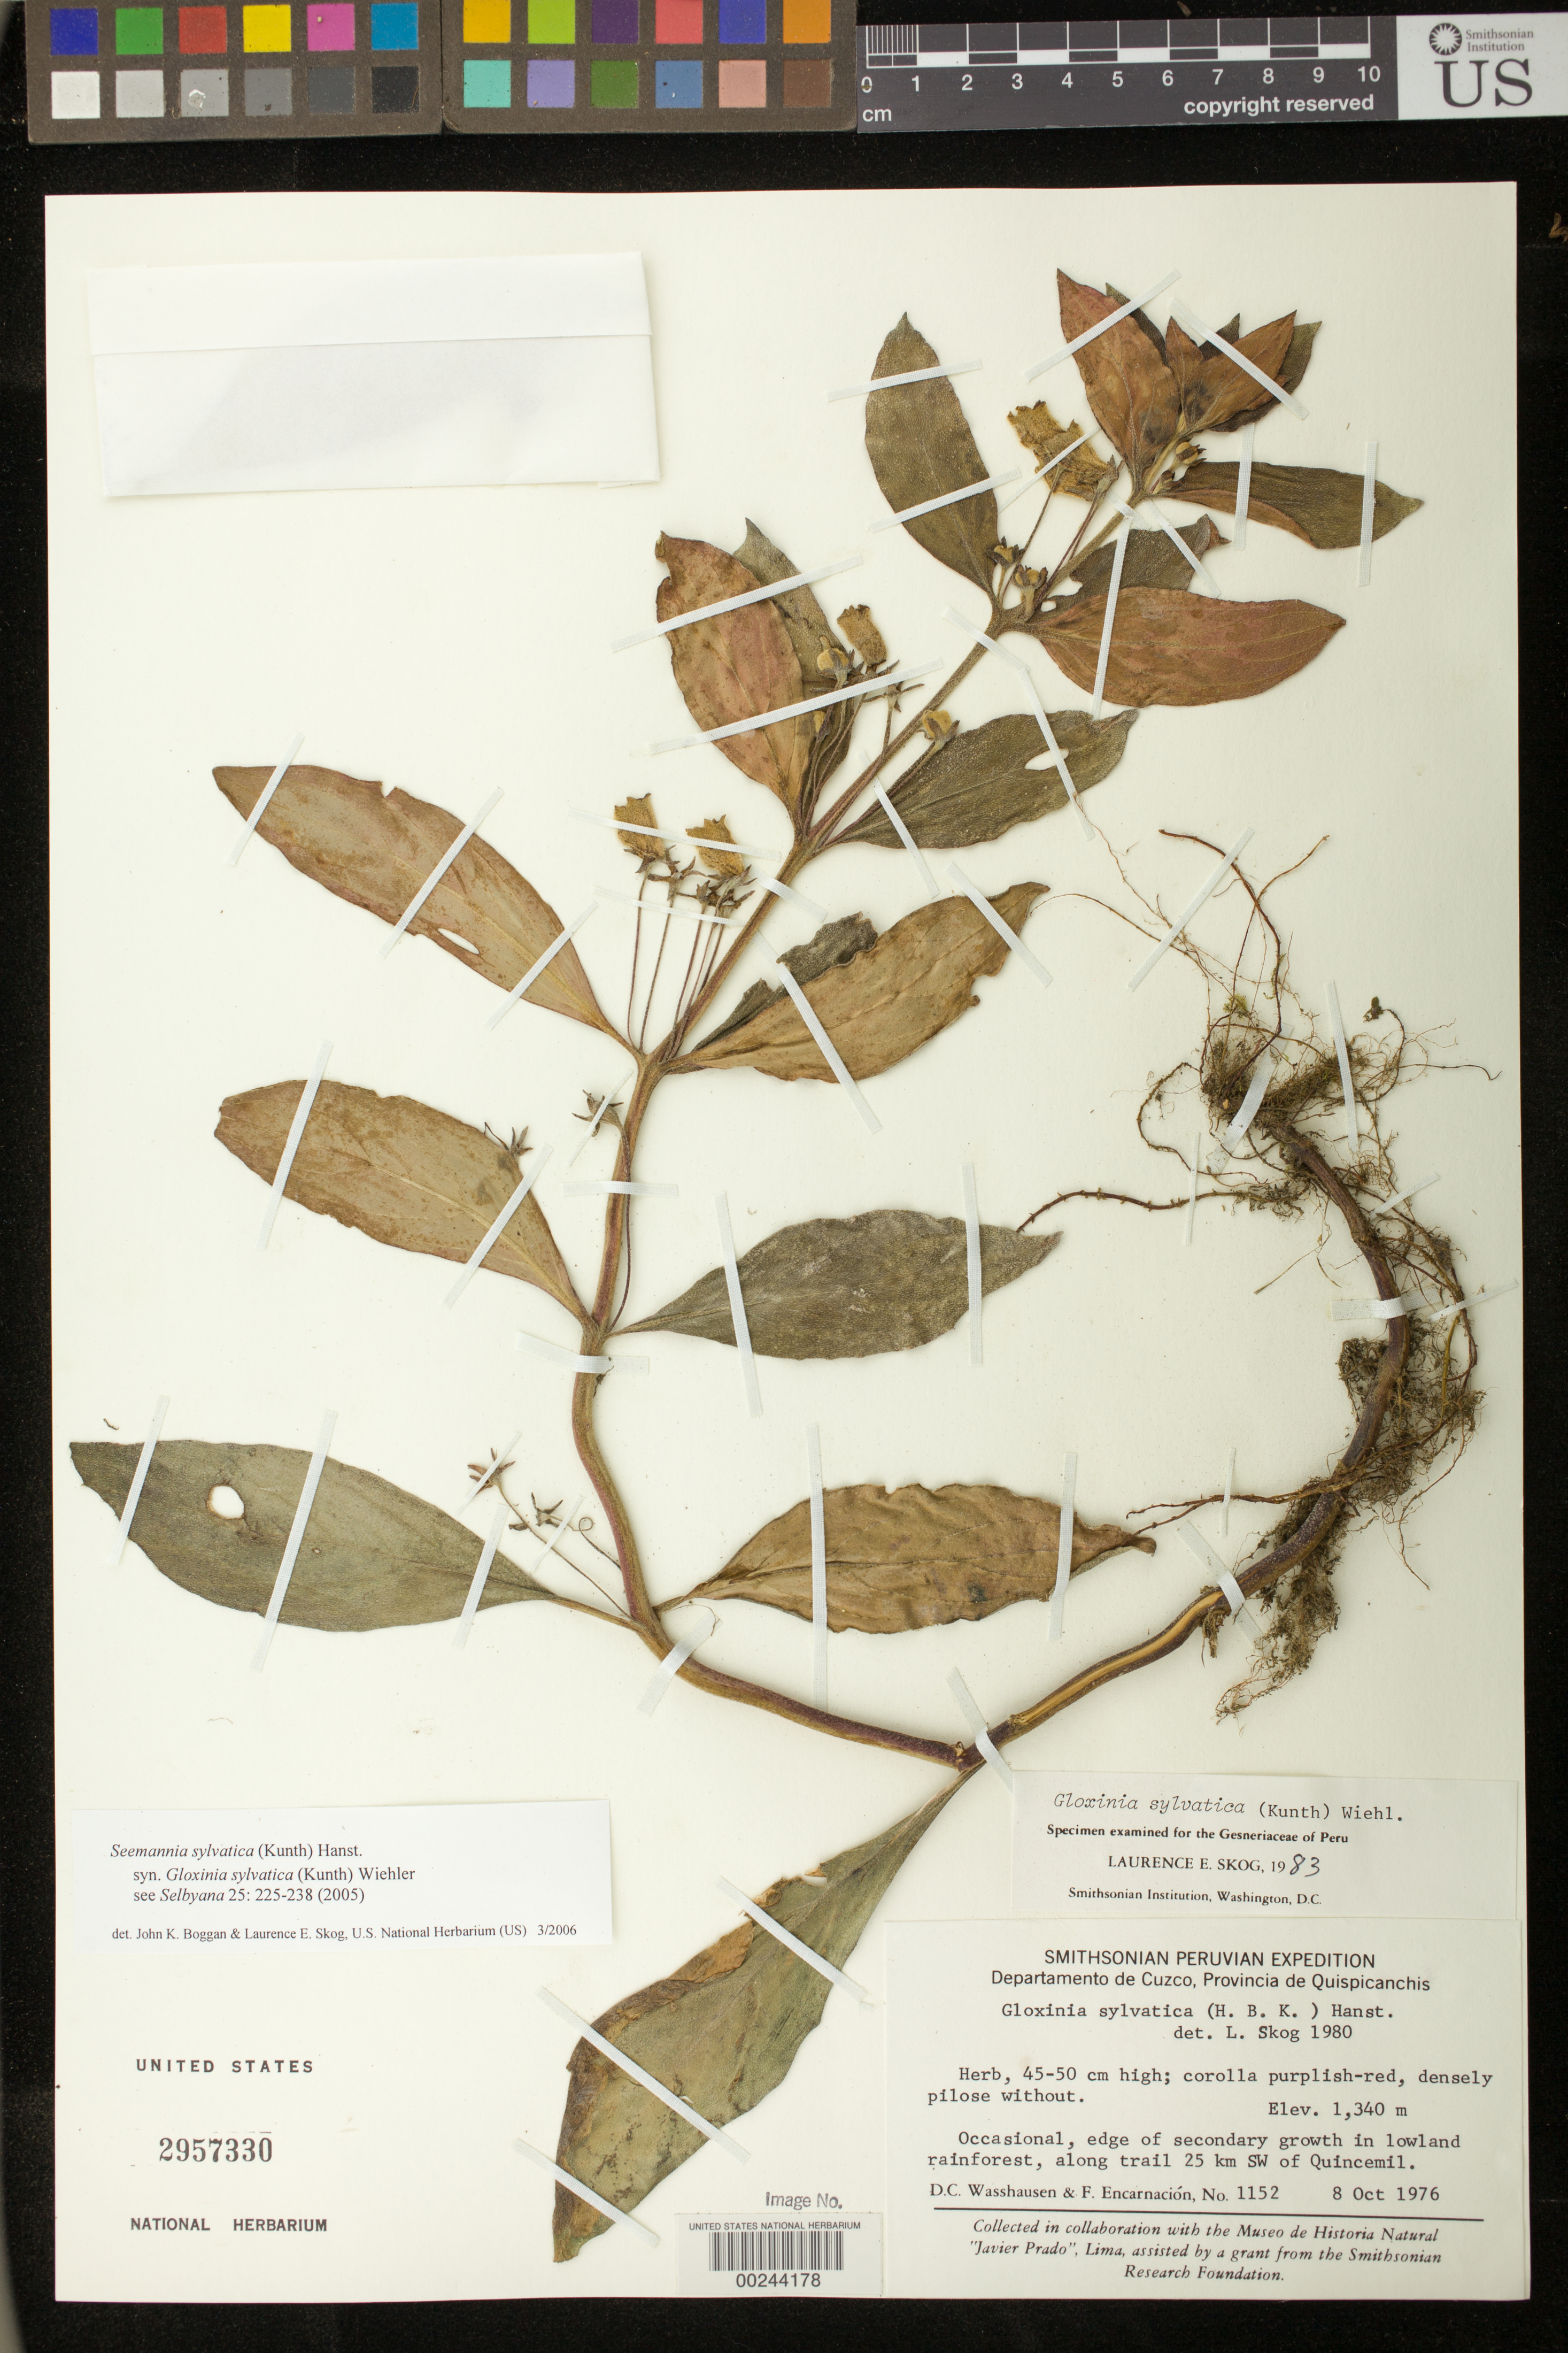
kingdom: Plantae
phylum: Tracheophyta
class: Magnoliopsida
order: Lamiales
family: Gesneriaceae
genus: Seemannia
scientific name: Seemannia sylvatica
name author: (Kunth) Hanst.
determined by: Boggan, J. K.; Skog, L. E.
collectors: D. C. Wasshausen & F. Encarnación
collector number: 1152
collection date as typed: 08 Oct 1976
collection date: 1976-10-08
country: Peru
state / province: Cusco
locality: Quispicanchis, along trail 25 km SW of Quincemil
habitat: Occasional, edge of secondary growth in lowland rainforest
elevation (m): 1340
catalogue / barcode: US 2957330